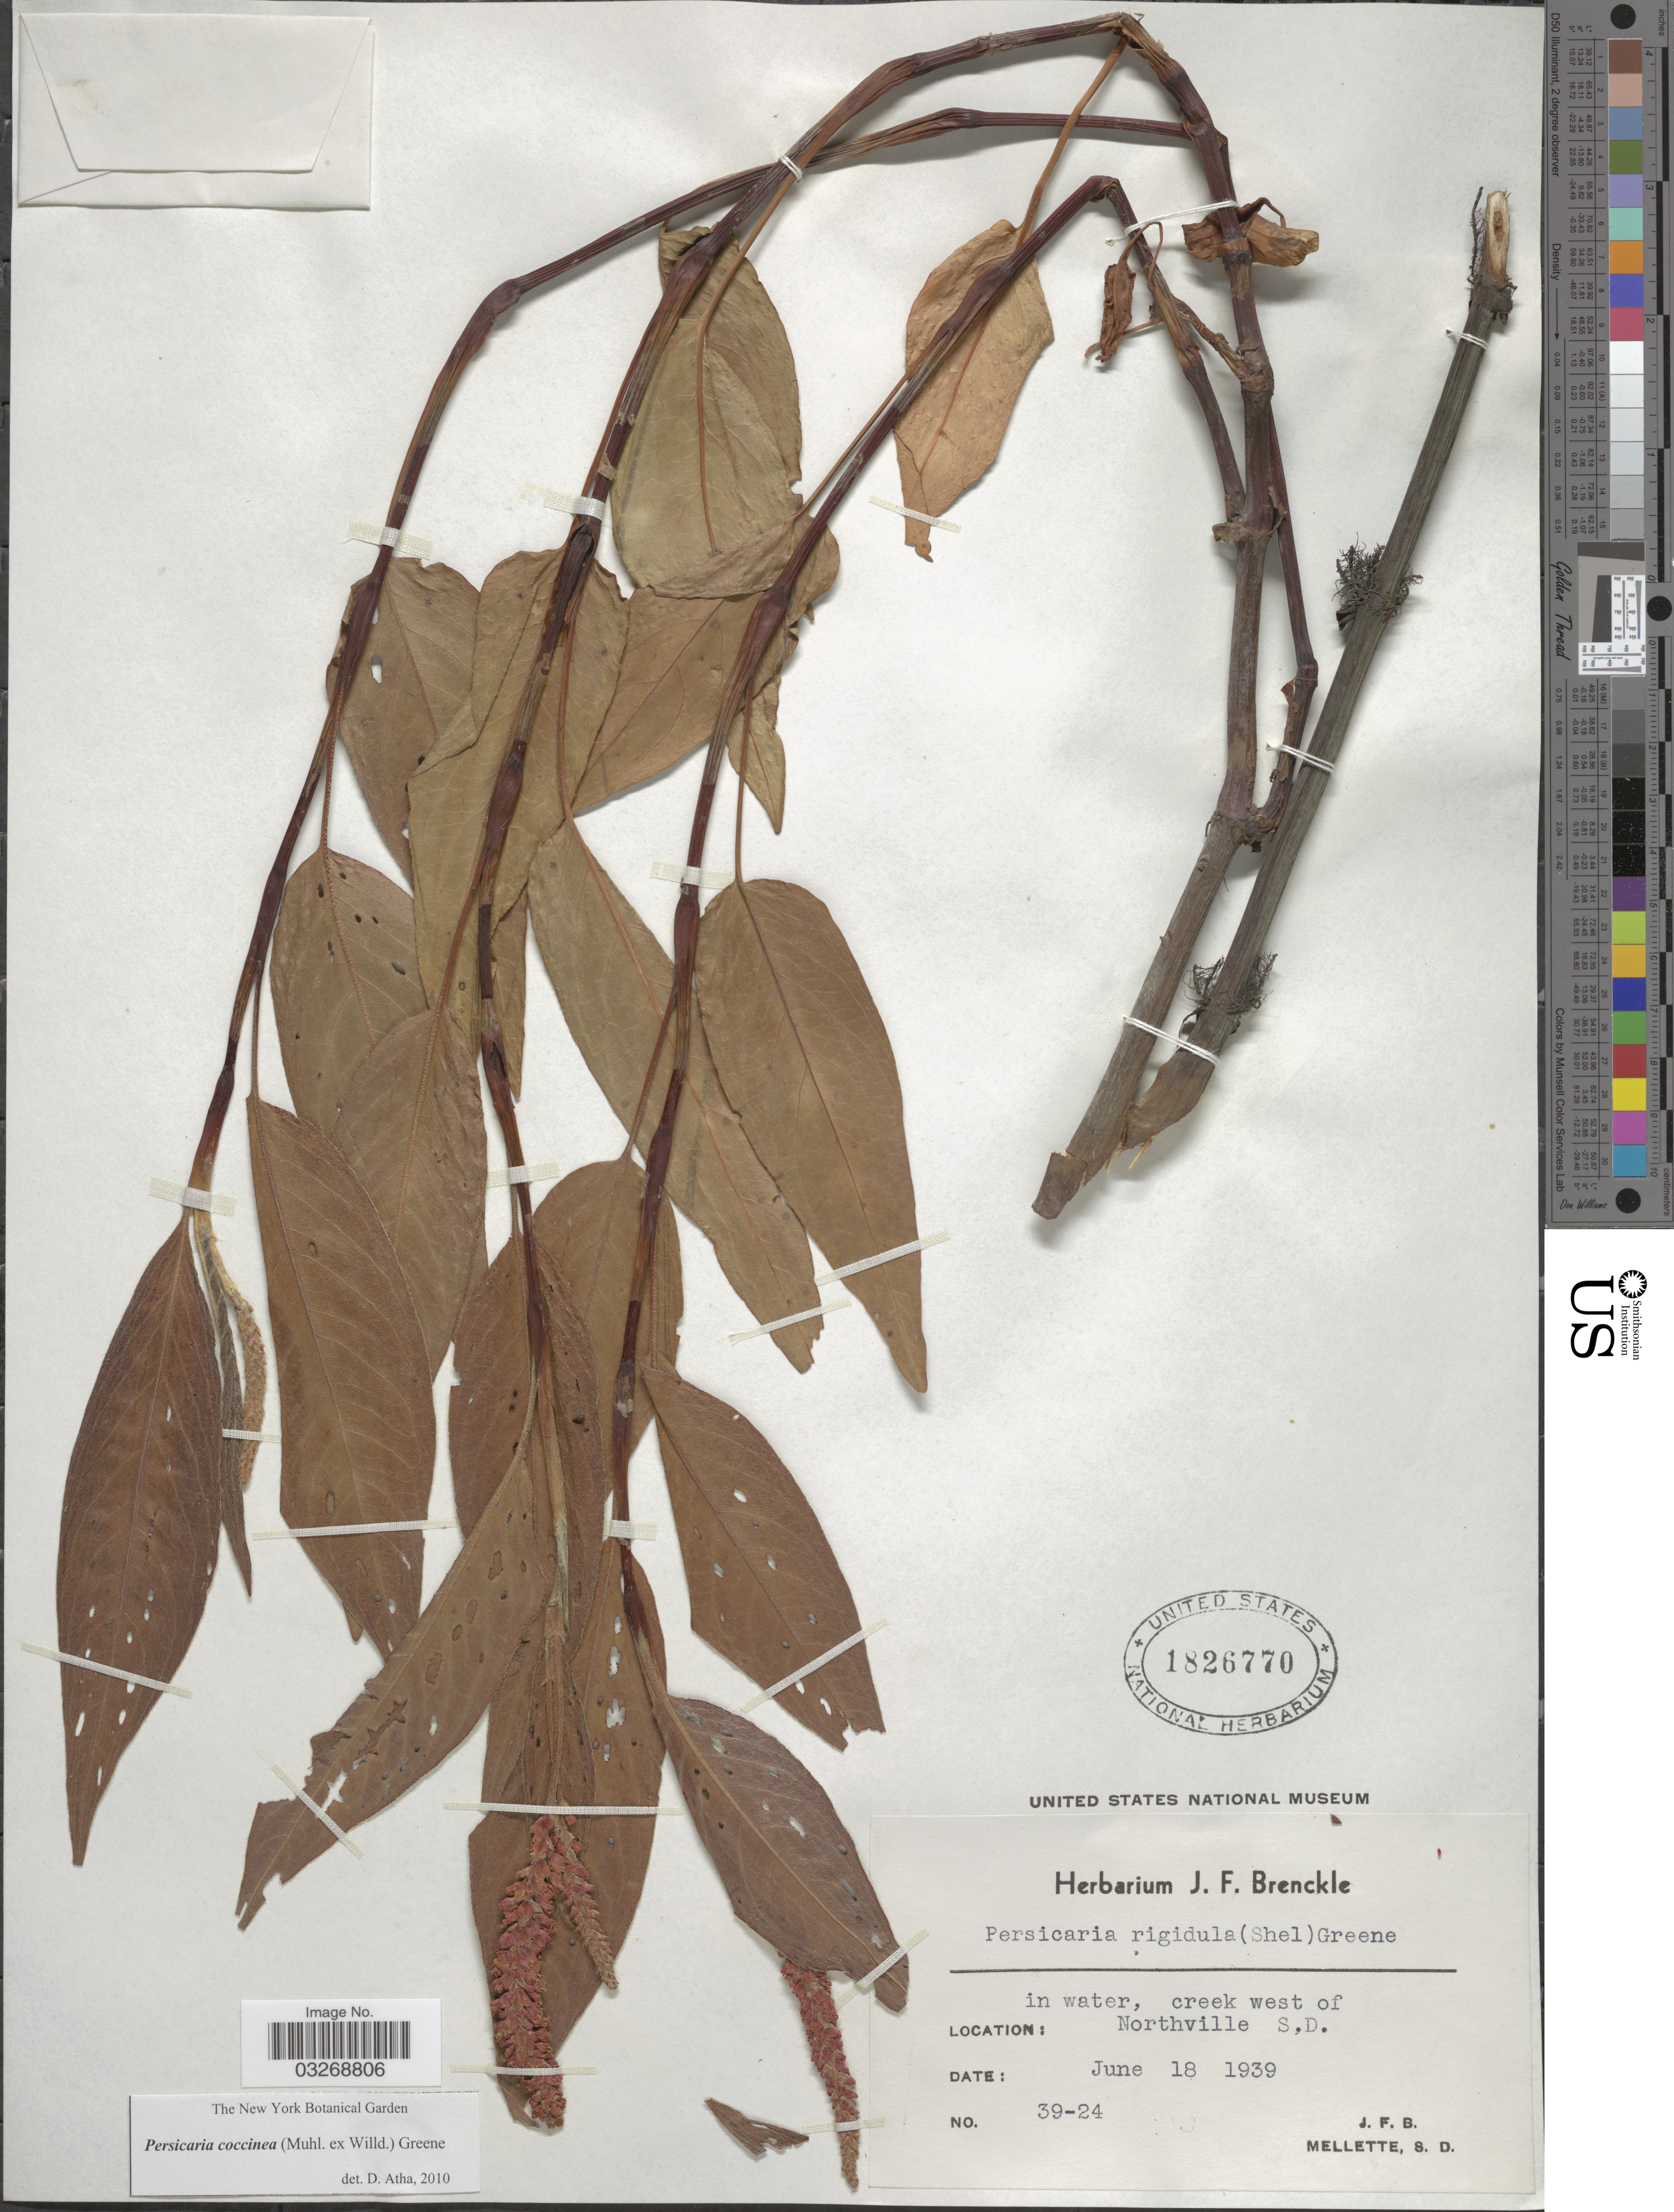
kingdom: Plantae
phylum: Tracheophyta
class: Magnoliopsida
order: Caryophyllales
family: Polygonaceae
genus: Persicaria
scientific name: Persicaria coccinea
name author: (Muhl. ex Willd.) Greene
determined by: Atha, D. E.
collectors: J. Brenckle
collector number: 39-24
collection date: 1939-06-18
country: United States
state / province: South Dakota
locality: Creek west of Northville S.D.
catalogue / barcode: US 1826770